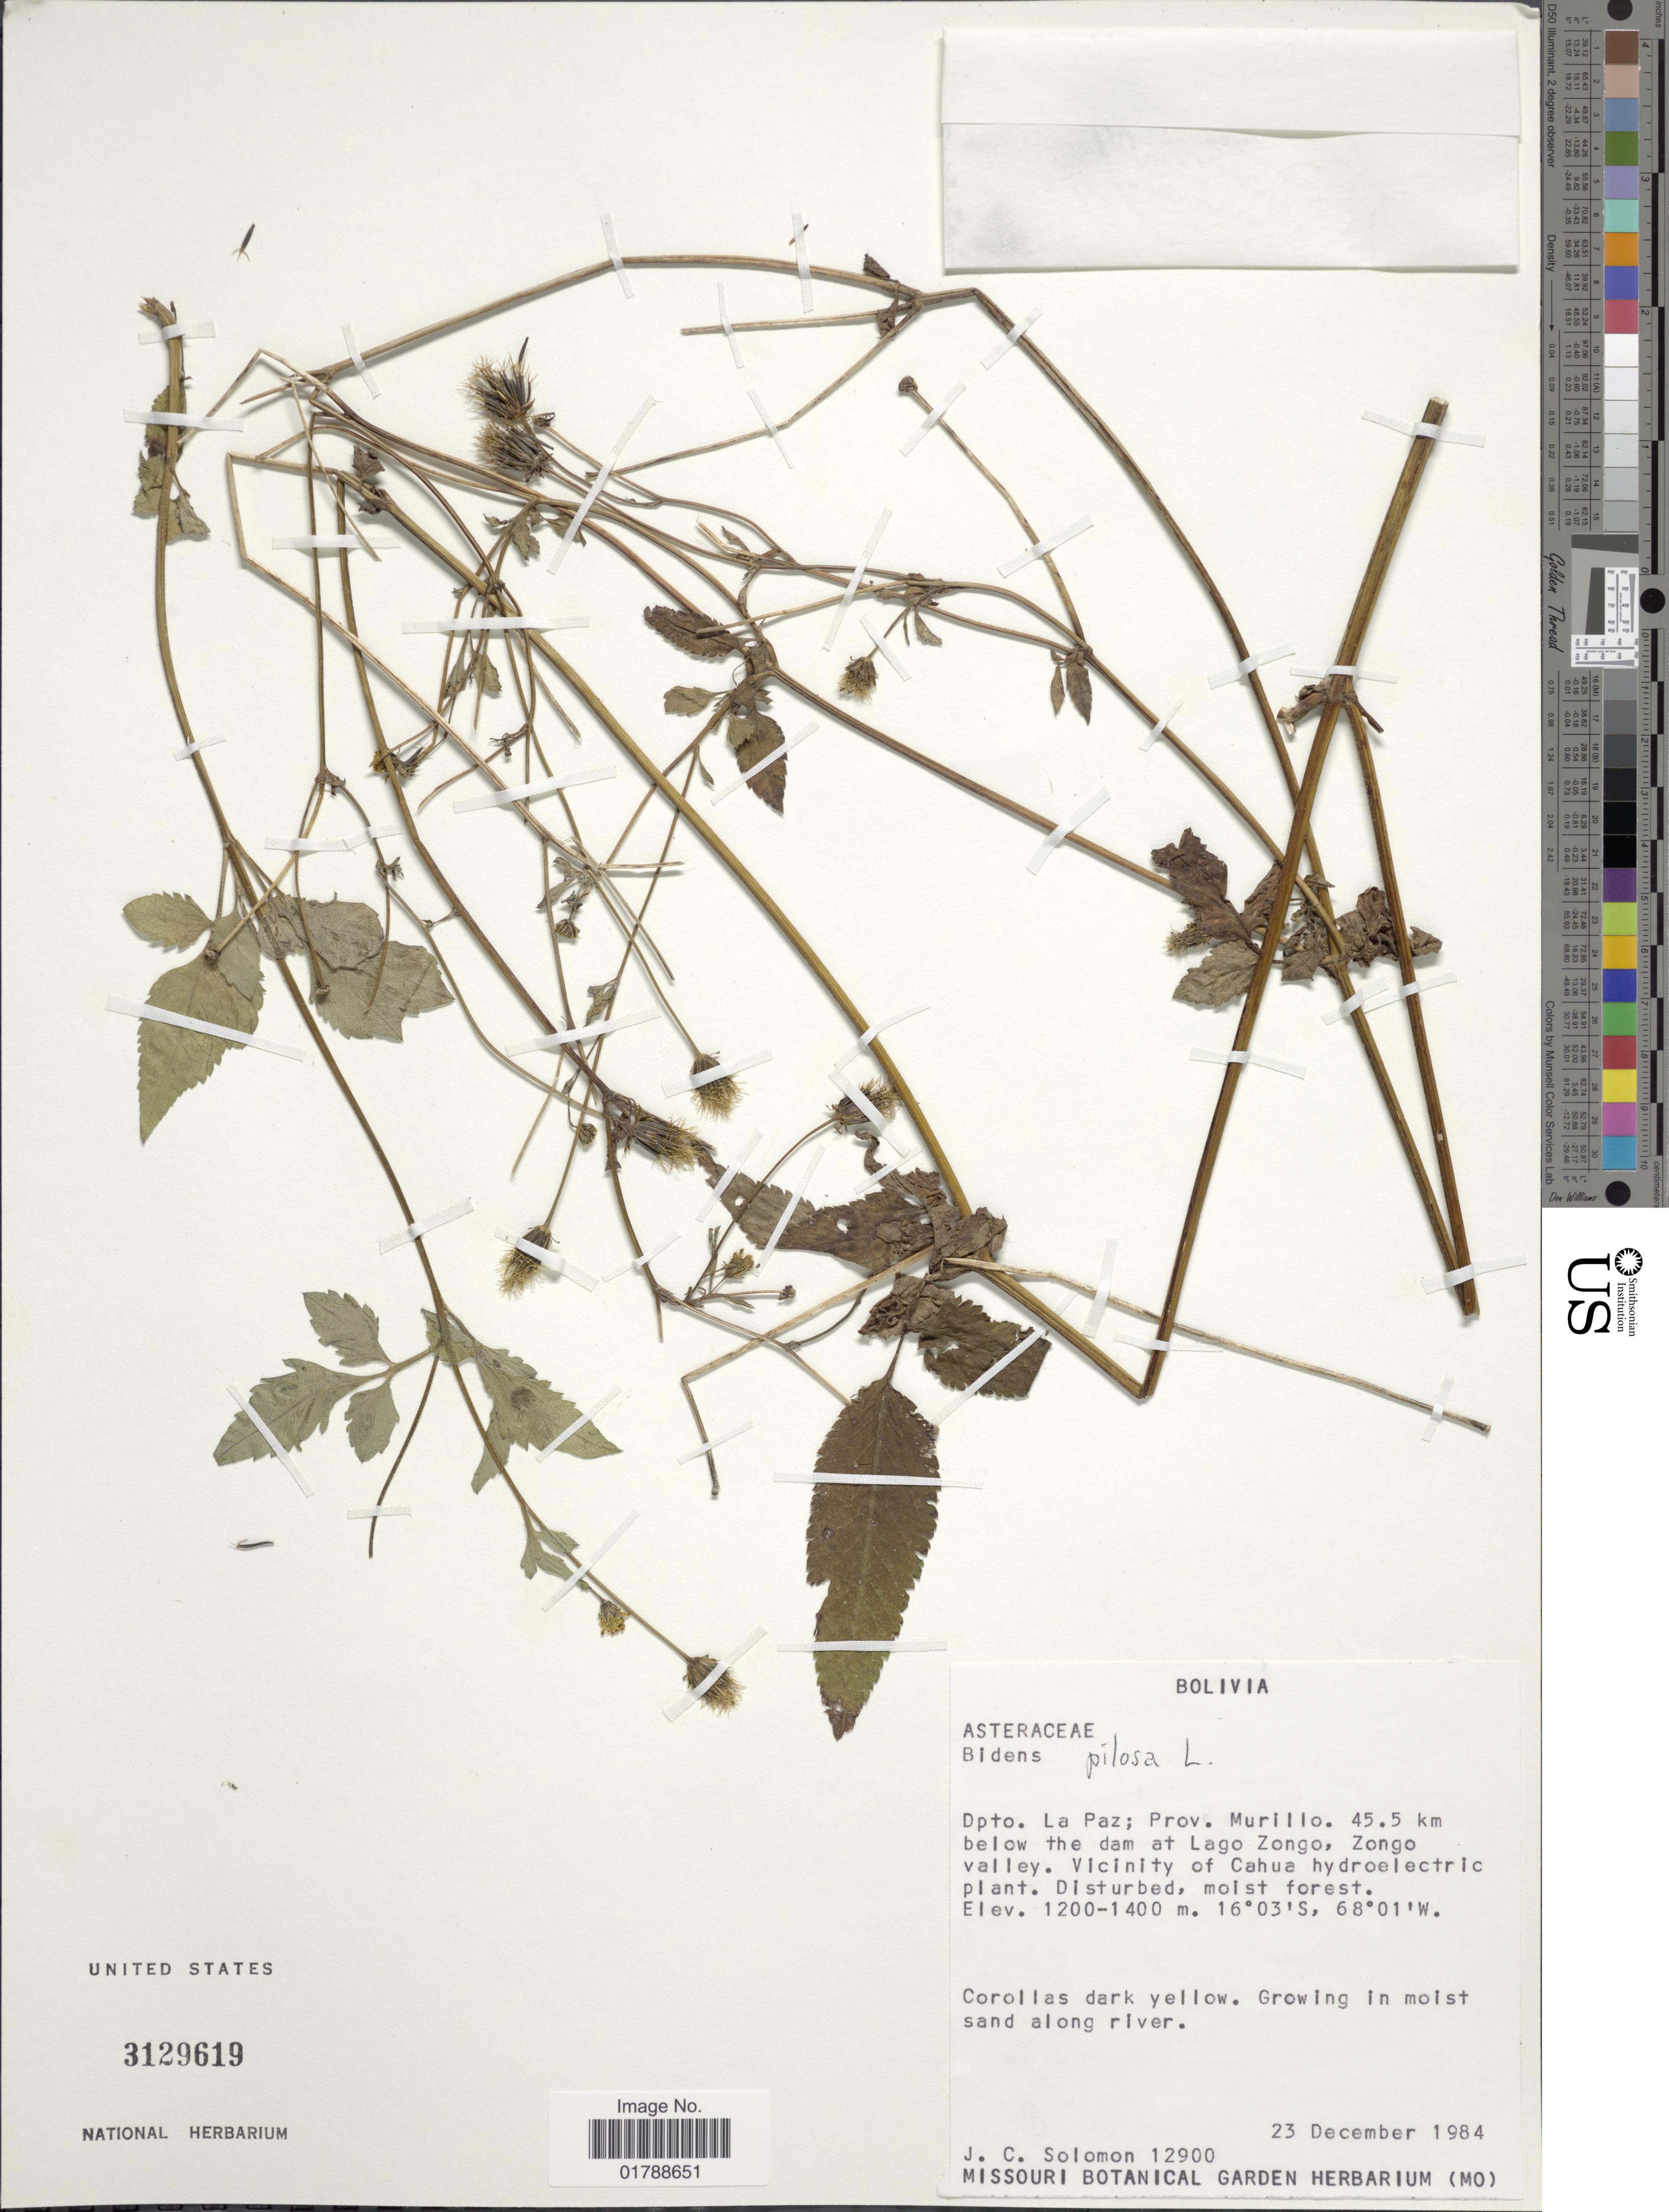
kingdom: Plantae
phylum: Tracheophyta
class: Magnoliopsida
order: Asterales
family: Asteraceae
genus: Bidens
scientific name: Bidens pilosa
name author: L.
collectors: J. C. Solomon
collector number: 12900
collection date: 1984-12-23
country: Bolivia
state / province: La Paz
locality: Prov. Murillo. 45.5 km below the dam at Lago Zongo, Zongo valley. Vicinity of Cahua hydroelectric plant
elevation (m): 1200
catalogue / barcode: US 3129619